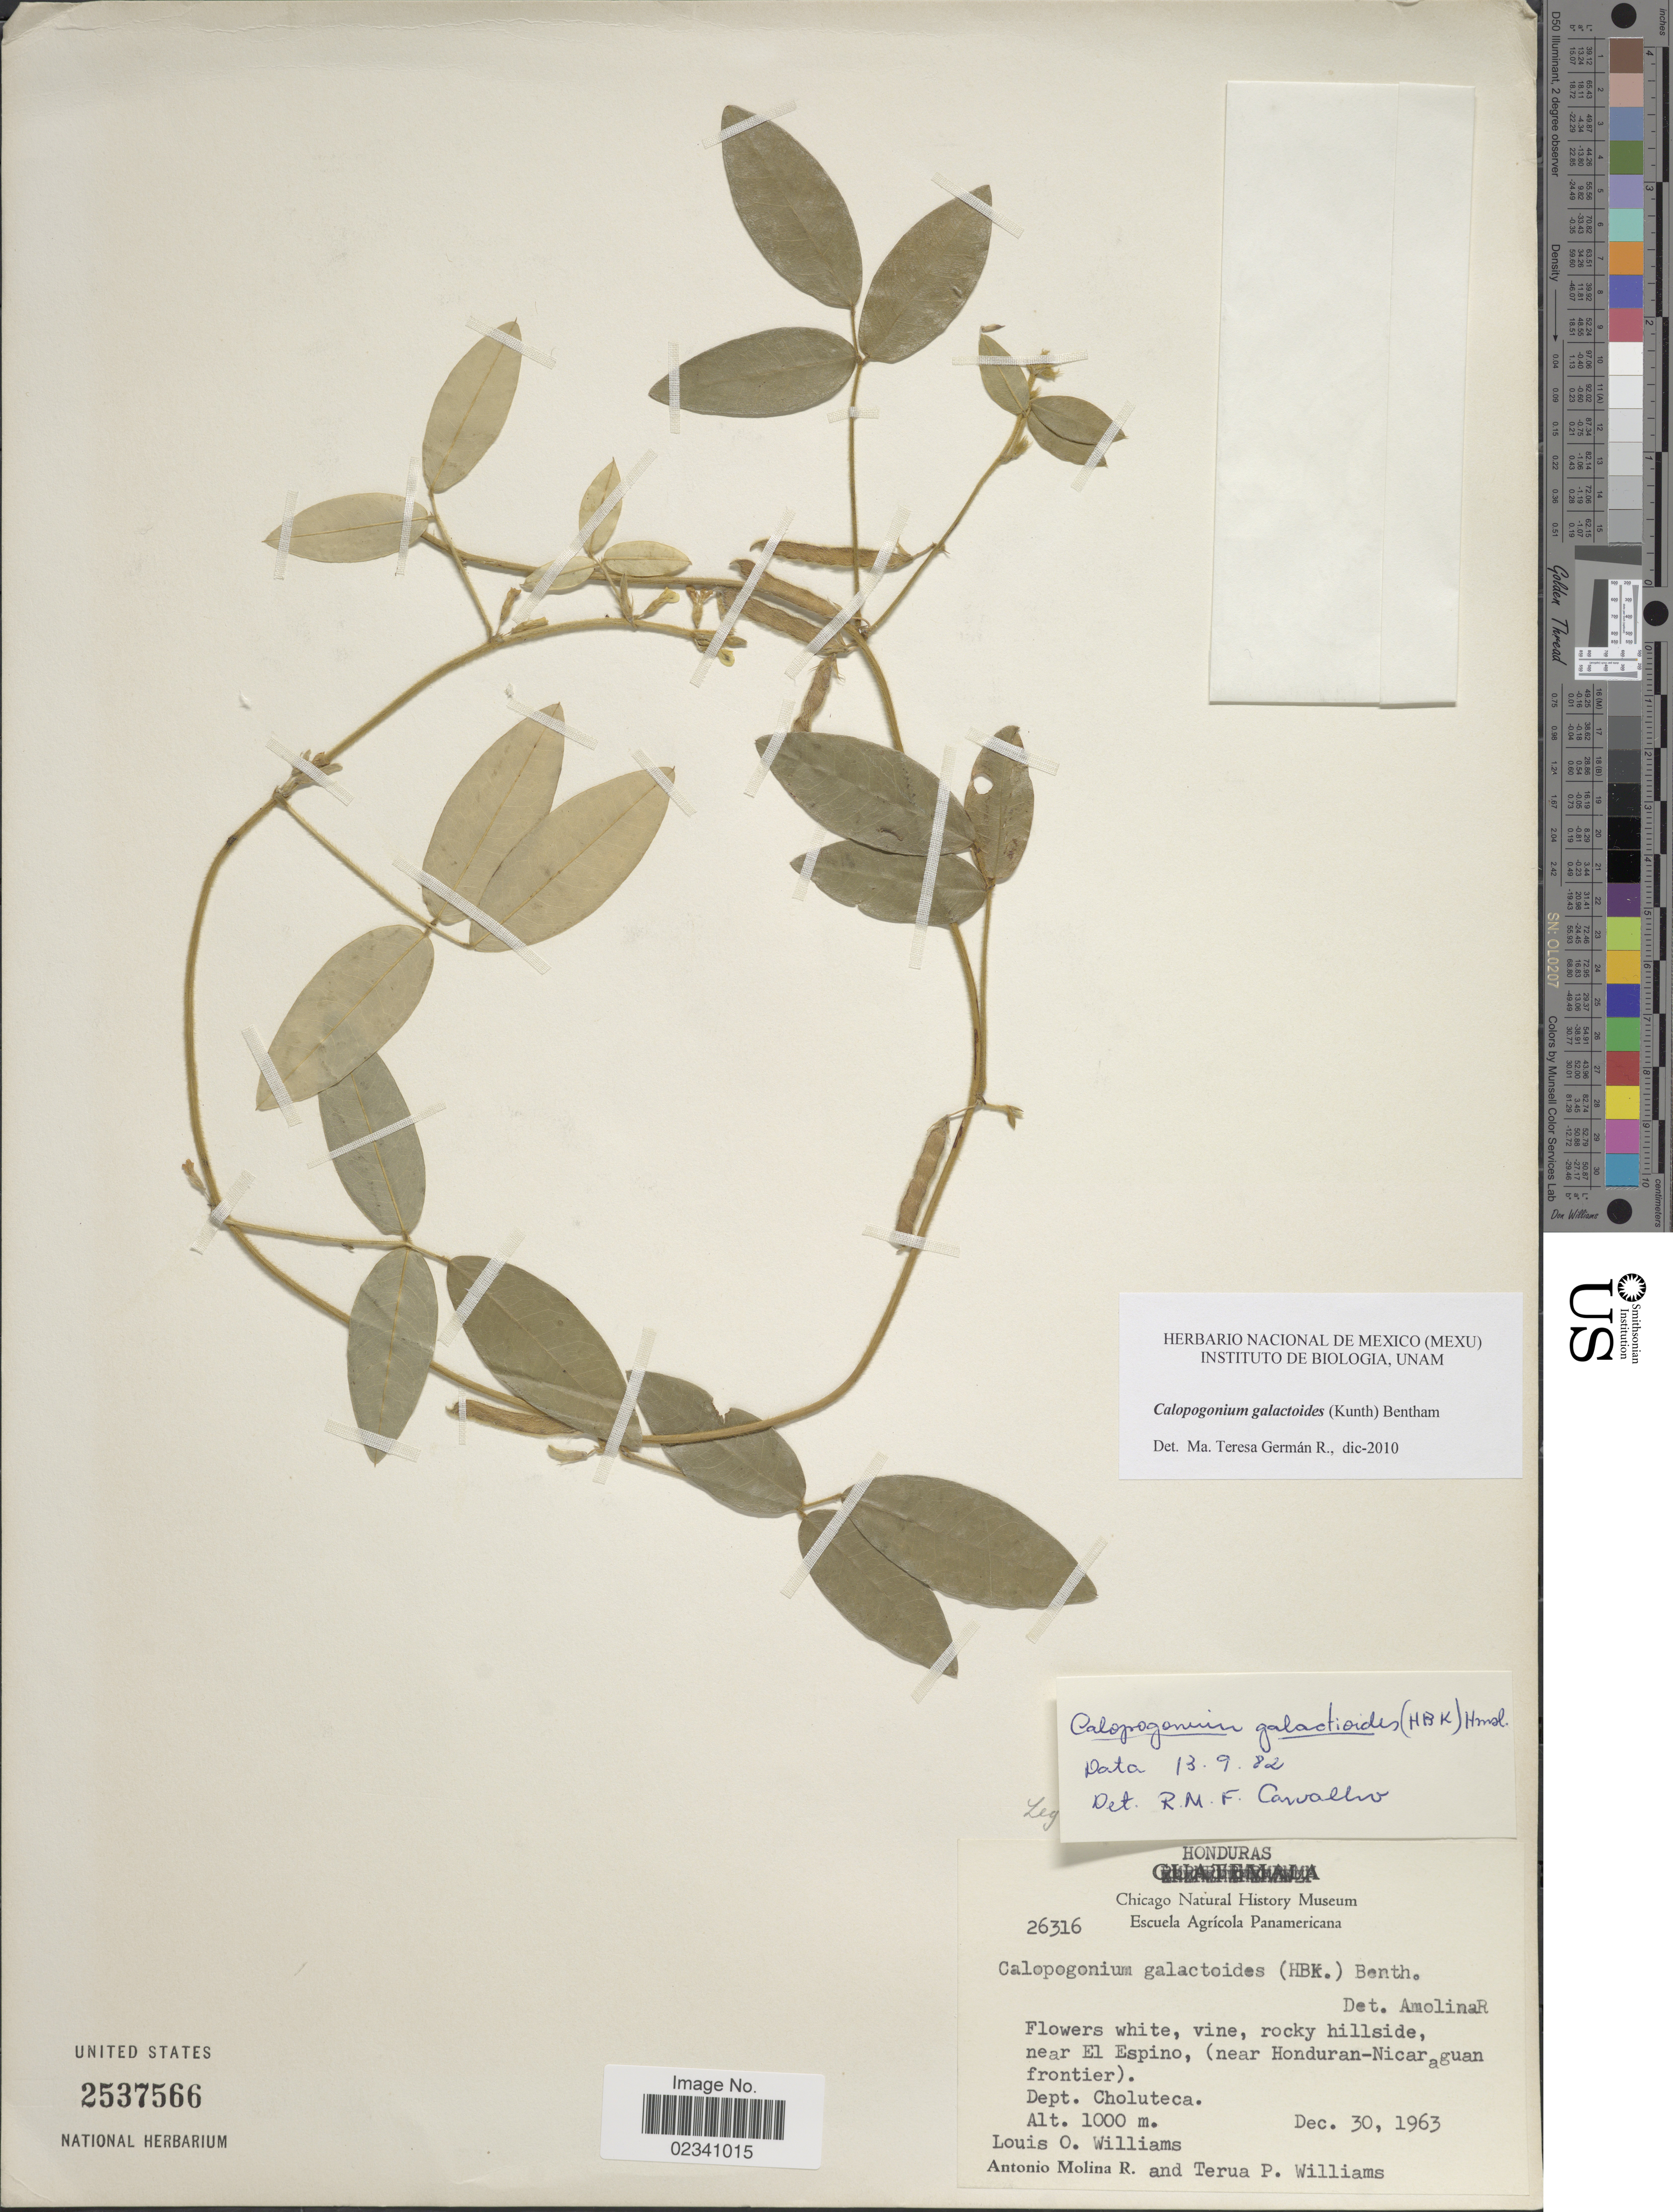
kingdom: Plantae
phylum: Tracheophyta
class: Magnoliopsida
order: Fabales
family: Fabaceae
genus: Calopogonium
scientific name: Calopogonium galactioides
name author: (Kunth) Hemsl.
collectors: L. O. Williams, A. Molina R. & T. Williams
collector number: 26316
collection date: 1963-12-30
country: Honduras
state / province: Choluteca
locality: Rocky hillside, near El Espino, (near Honduran-Nicaraguan frontier), Dept. Choluteca.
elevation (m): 1000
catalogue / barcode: US 2537566